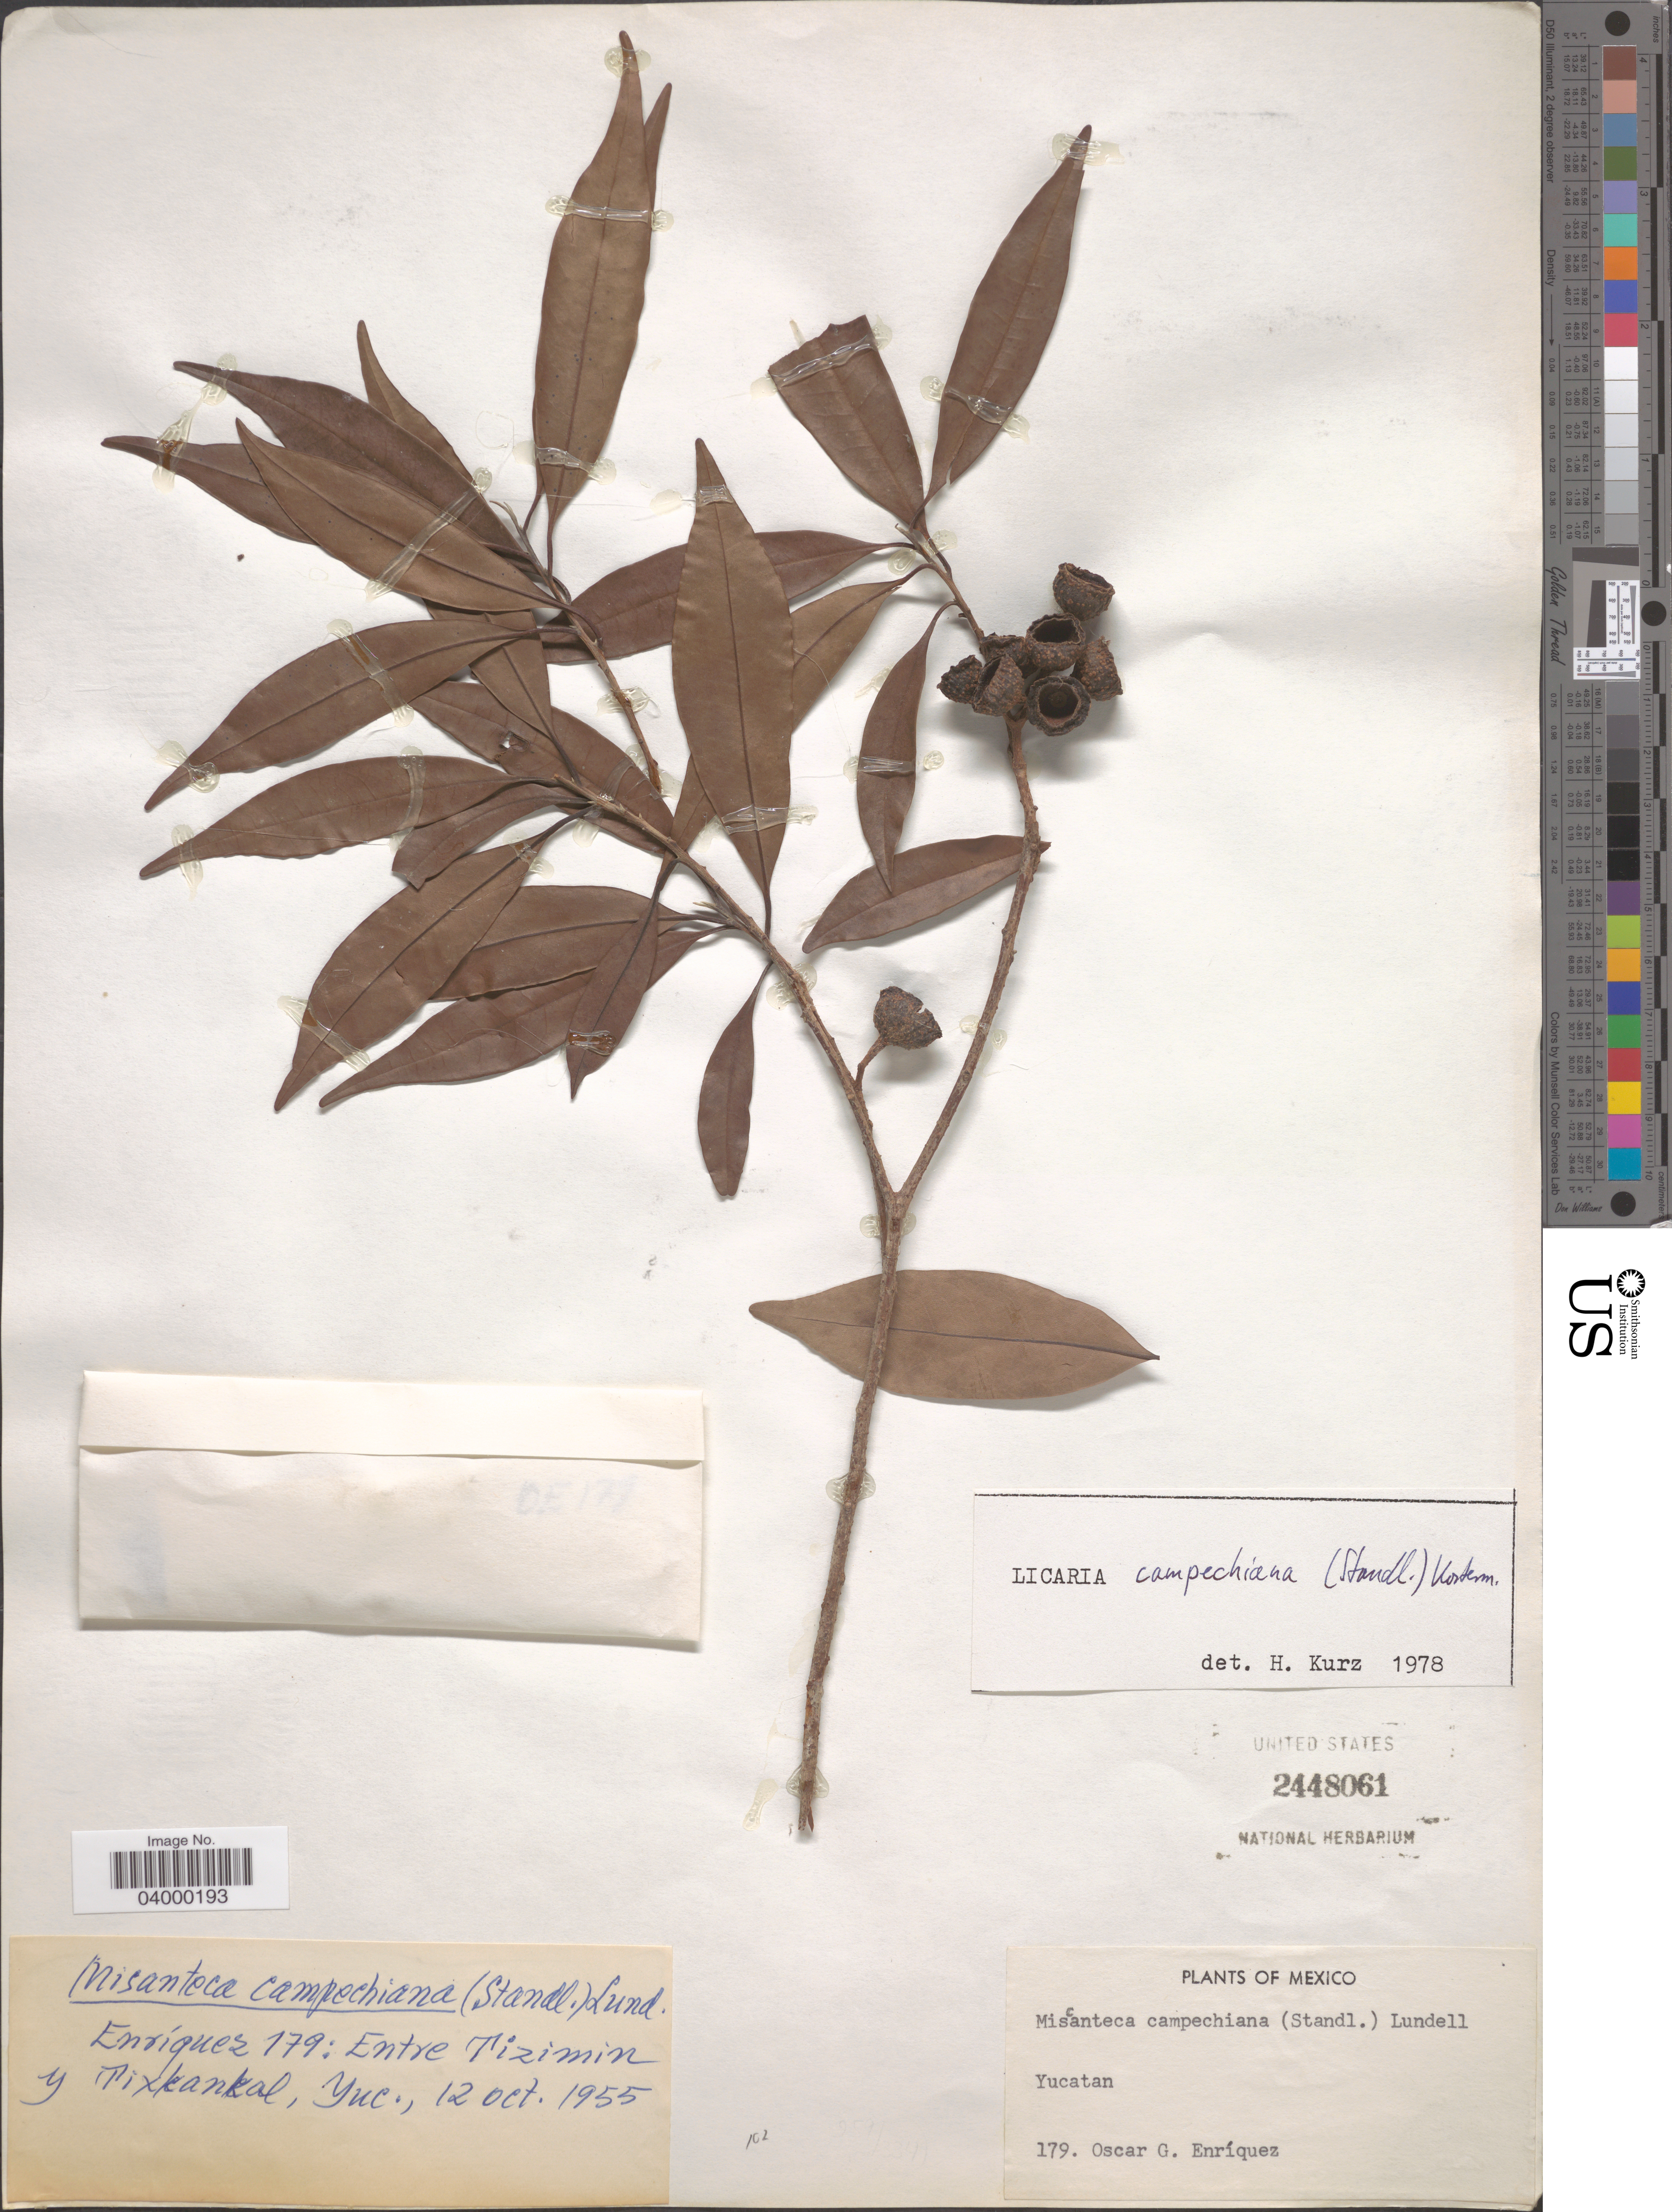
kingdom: Plantae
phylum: Tracheophyta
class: Magnoliopsida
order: Laurales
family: Lauraceae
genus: Licaria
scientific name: Licaria campechiana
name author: (Standl.) Kosterm.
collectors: O. Enriquez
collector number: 179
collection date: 1955-10-12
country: Mexico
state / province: Yucatán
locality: Entre Tizimin y Tixkankal.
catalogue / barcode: US 2448061